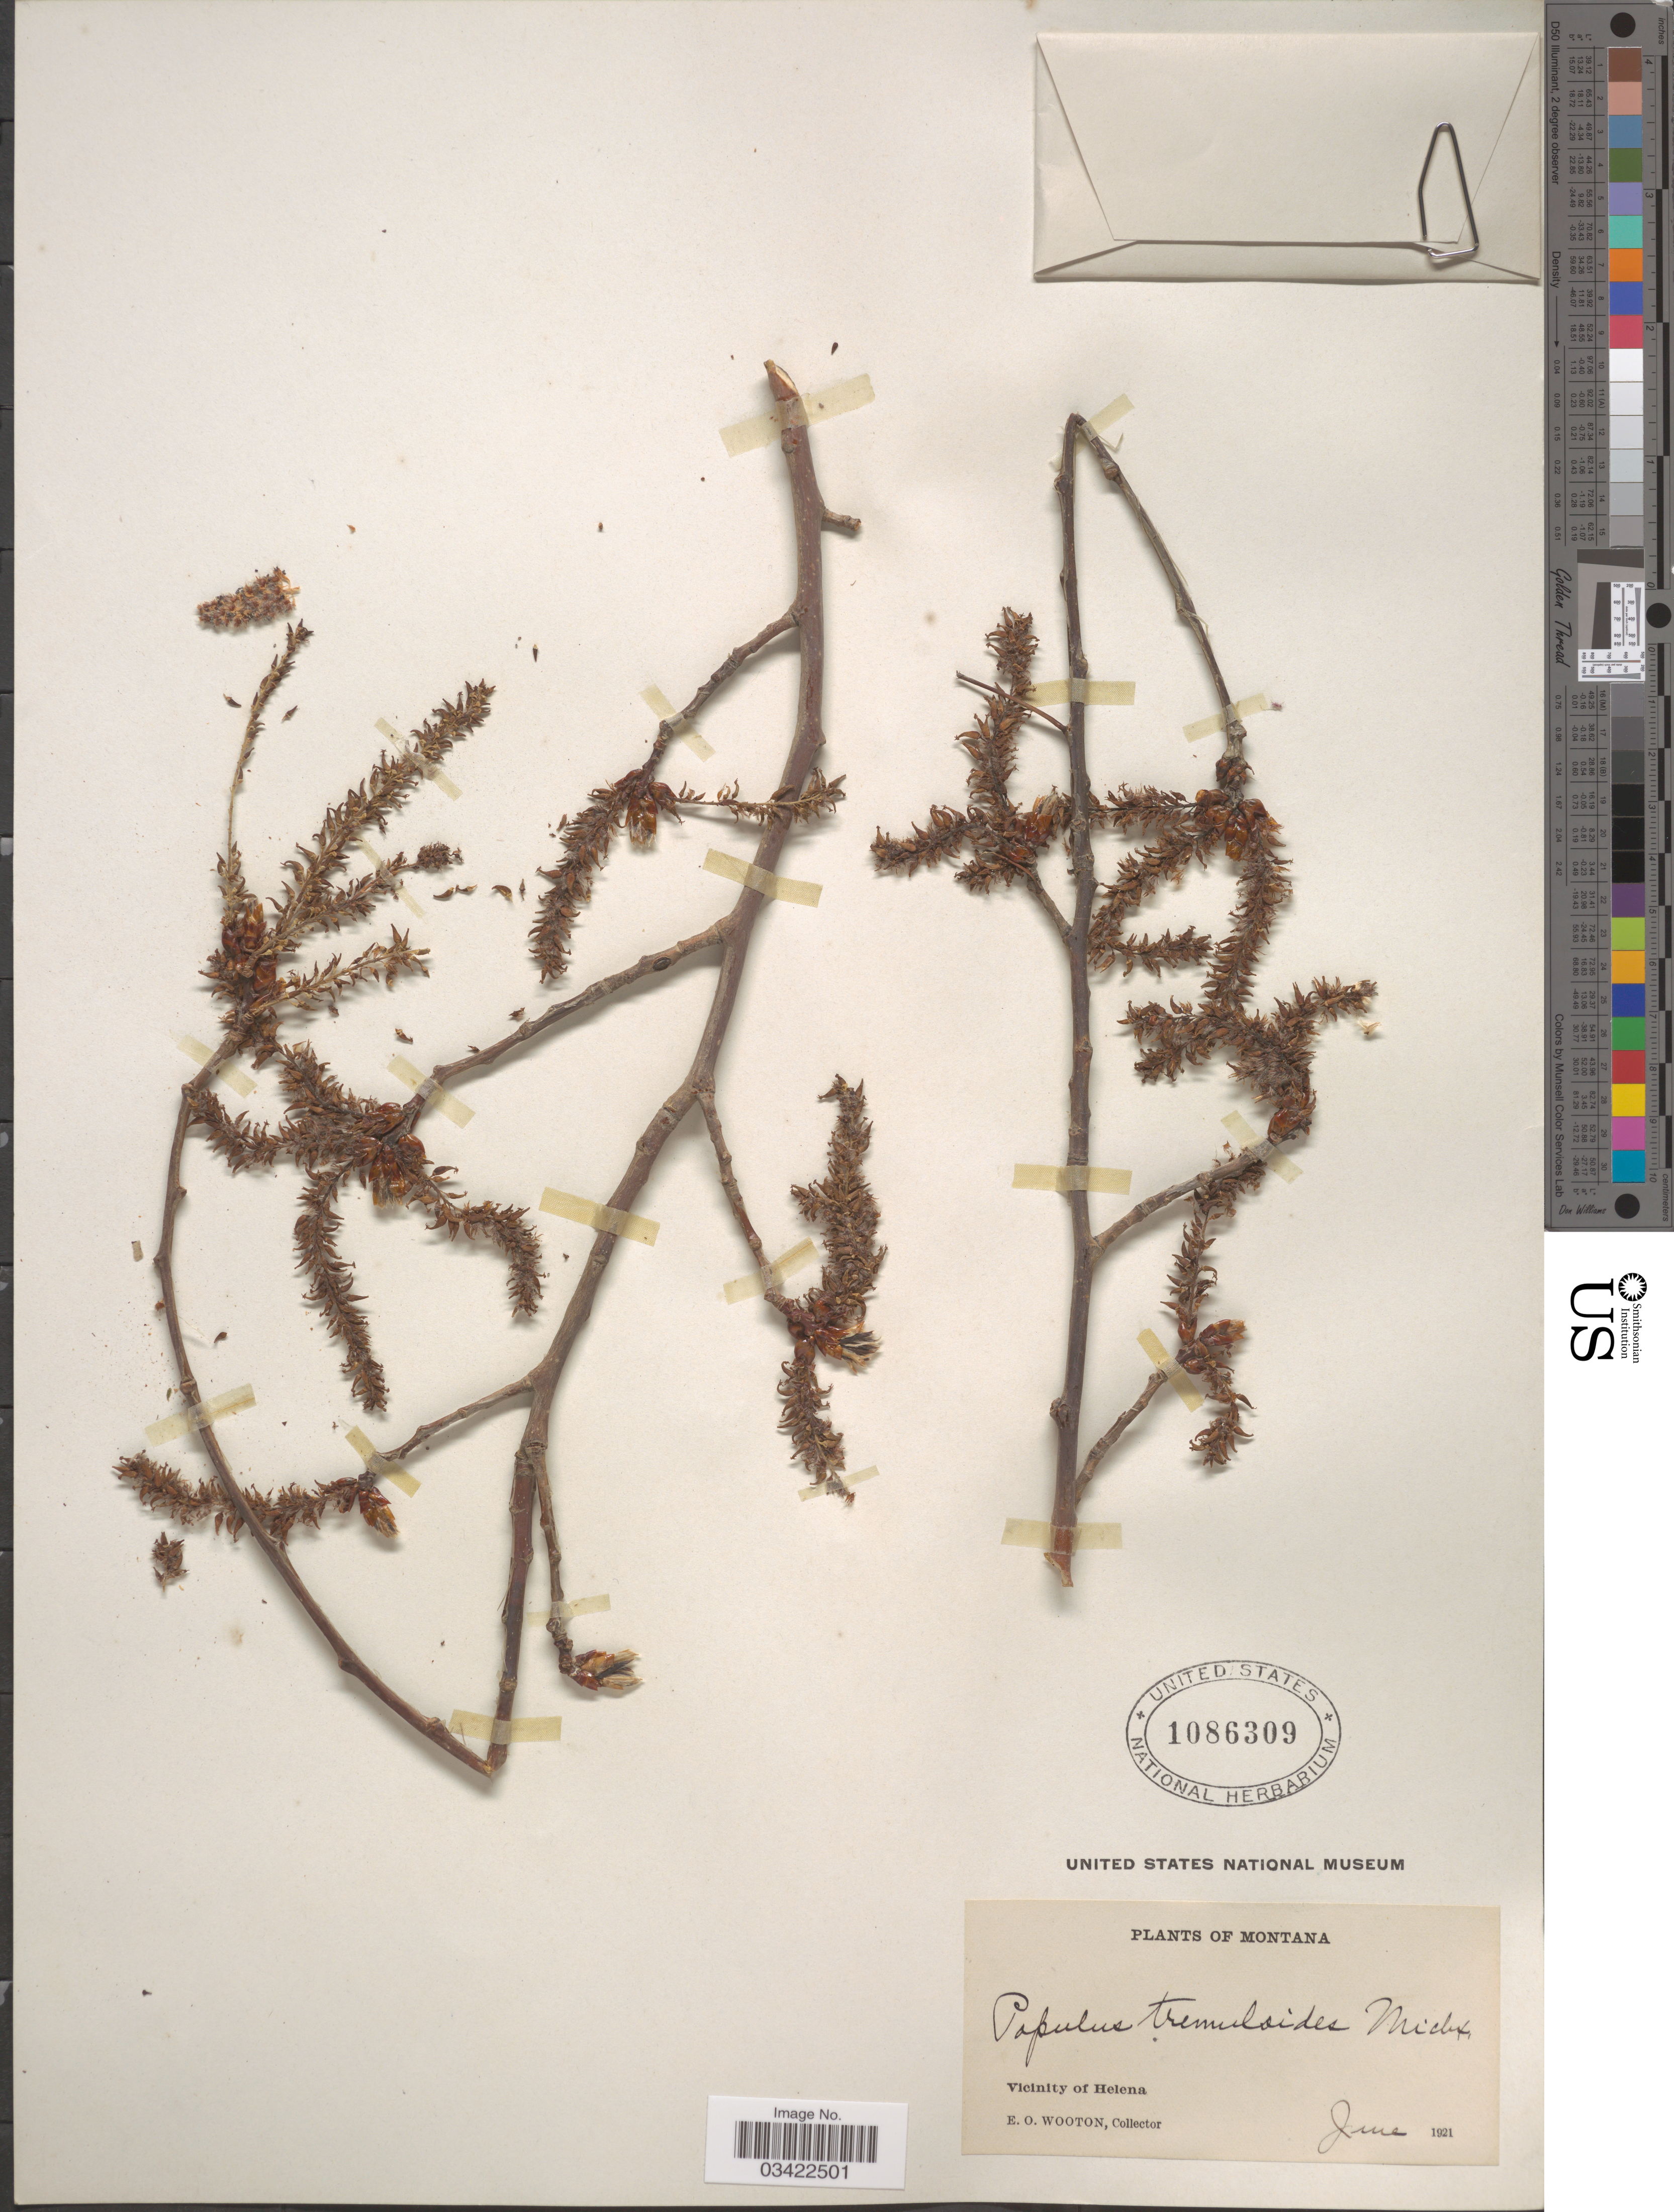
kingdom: Plantae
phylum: Tracheophyta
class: Magnoliopsida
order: Malpighiales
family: Salicaceae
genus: Populus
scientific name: Populus tremuloides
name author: Michx.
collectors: E. O. Wooton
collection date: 1921-06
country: United States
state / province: Montana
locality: Vicinity of Helena.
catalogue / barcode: US 1086309